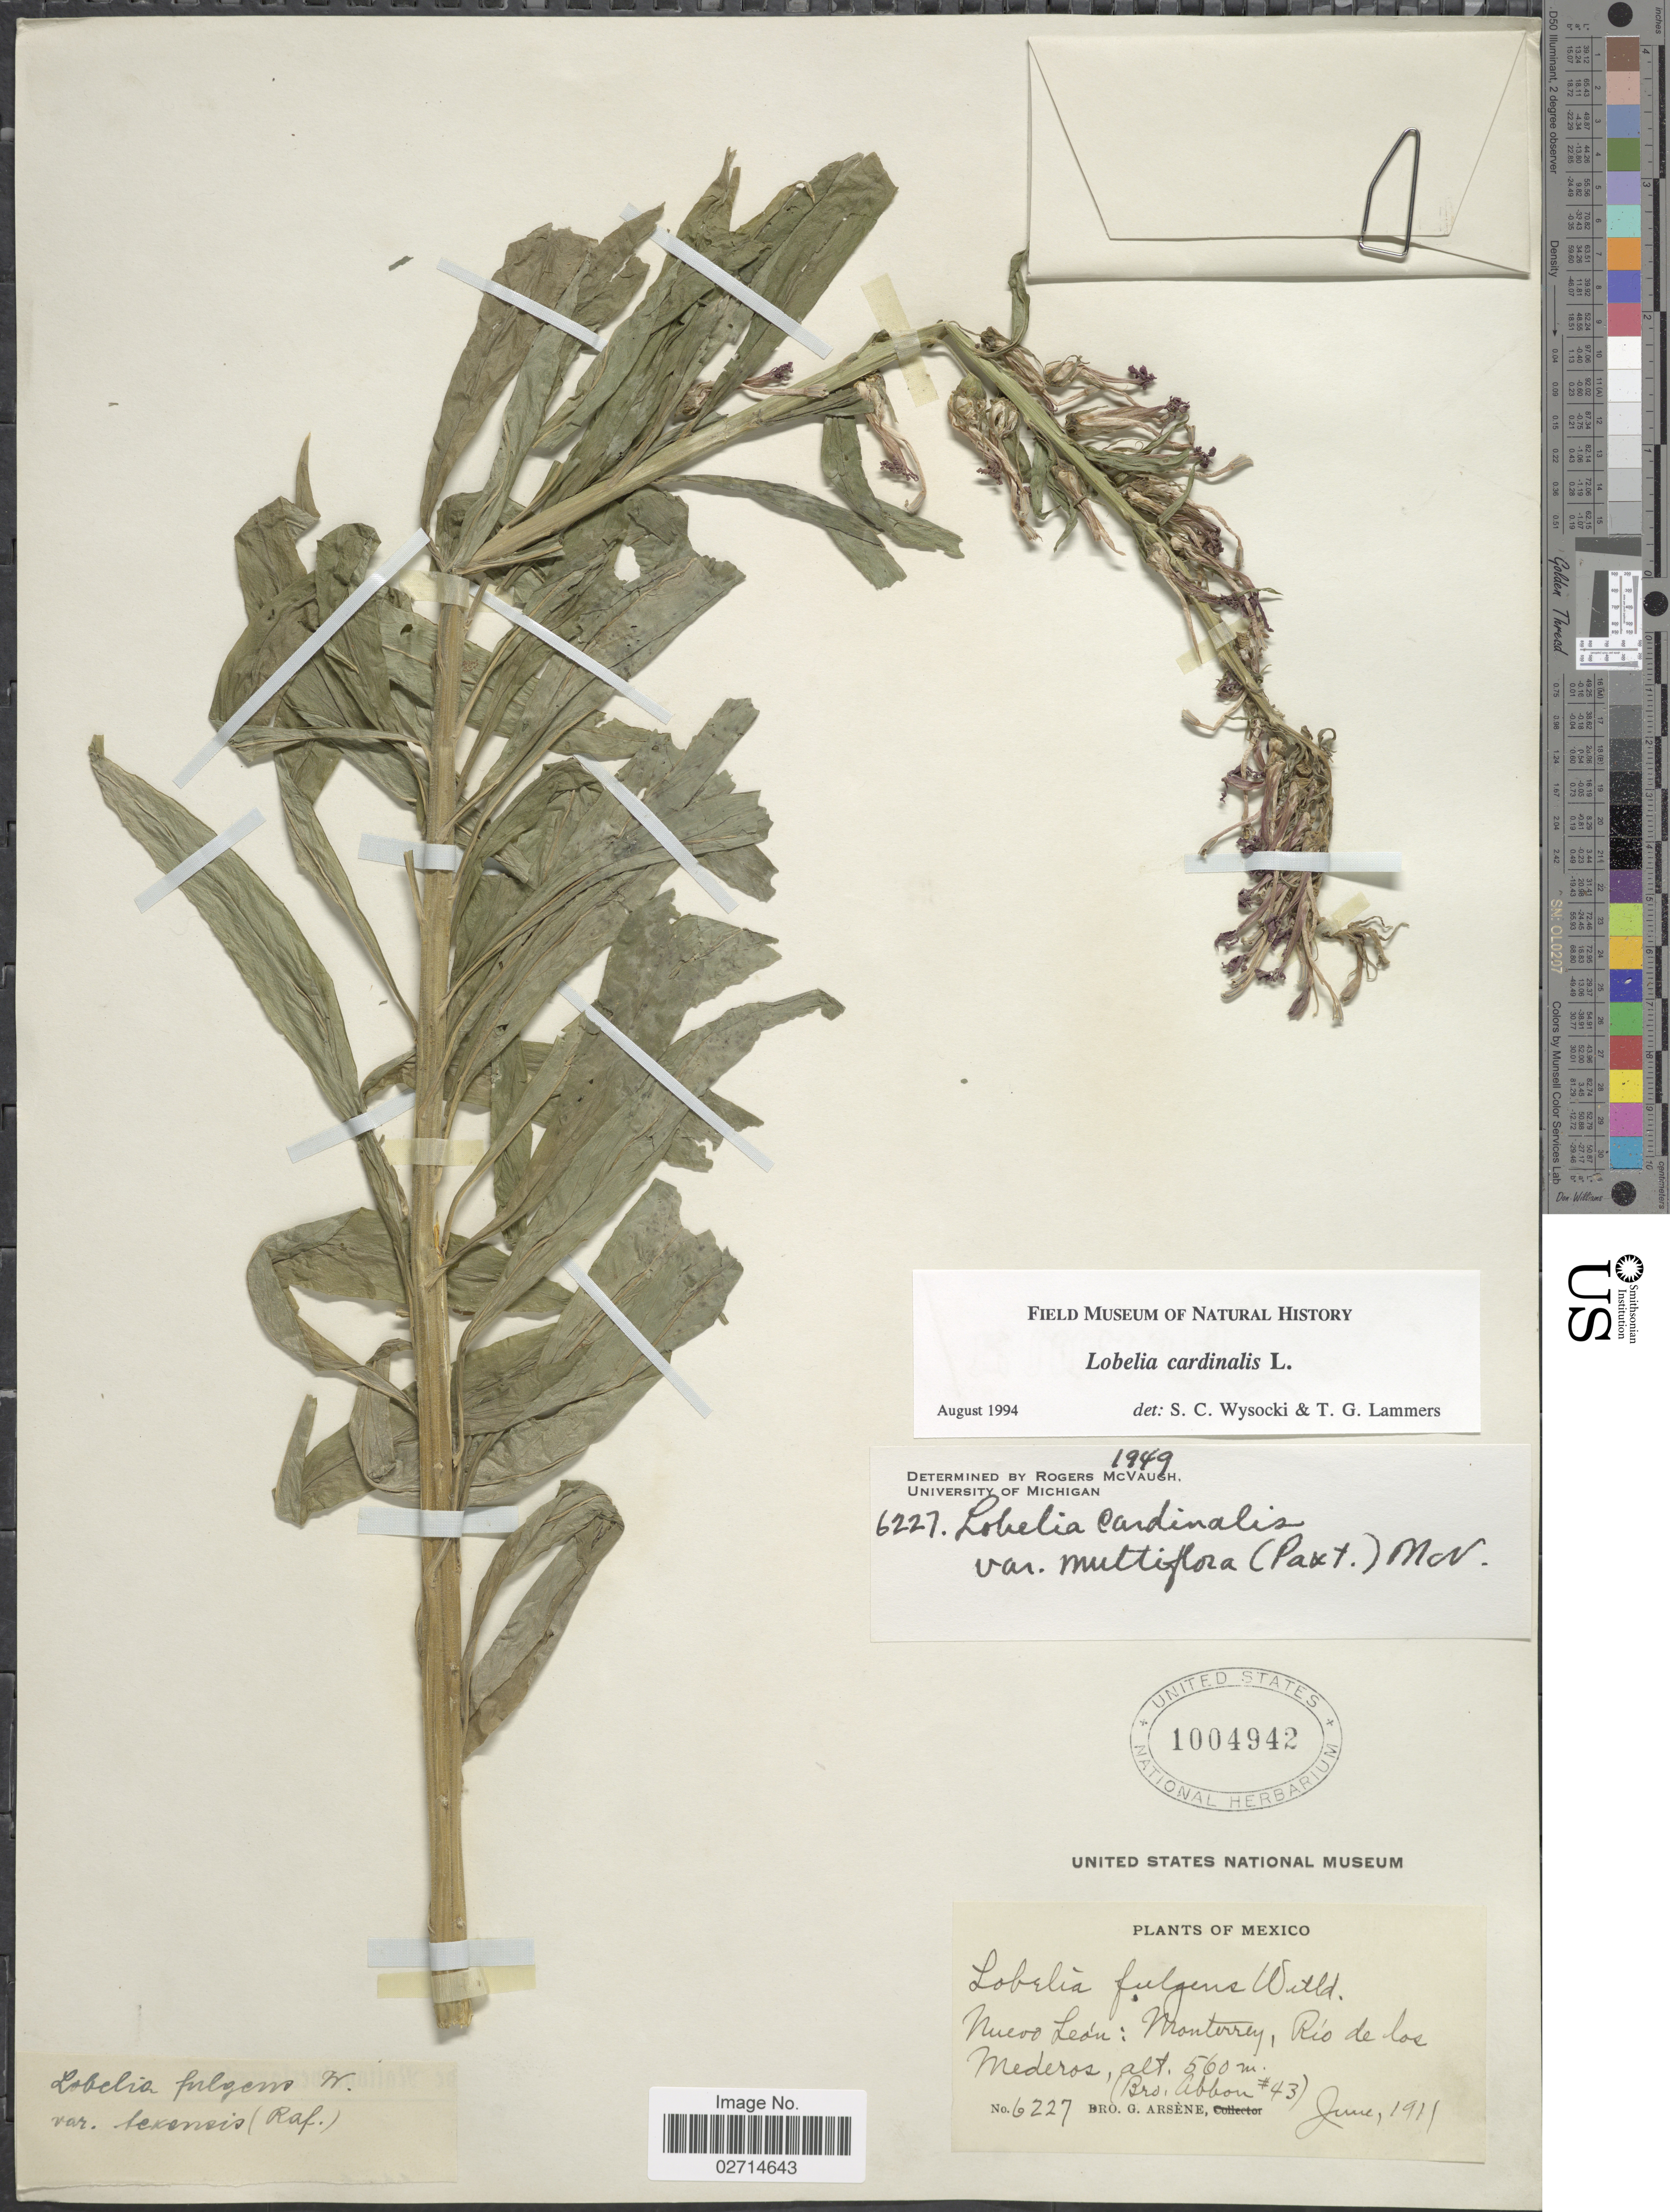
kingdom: Plantae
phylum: Tracheophyta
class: Magnoliopsida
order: Asterales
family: Campanulaceae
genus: Lobelia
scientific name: Lobelia cardinalis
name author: L.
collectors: Bro. Abbon & Bro. G. Arsène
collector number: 43/6227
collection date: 1911-06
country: Mexico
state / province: Nuevo León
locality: Monterrey, Rio de los Mederos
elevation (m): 560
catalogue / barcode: US 1004942